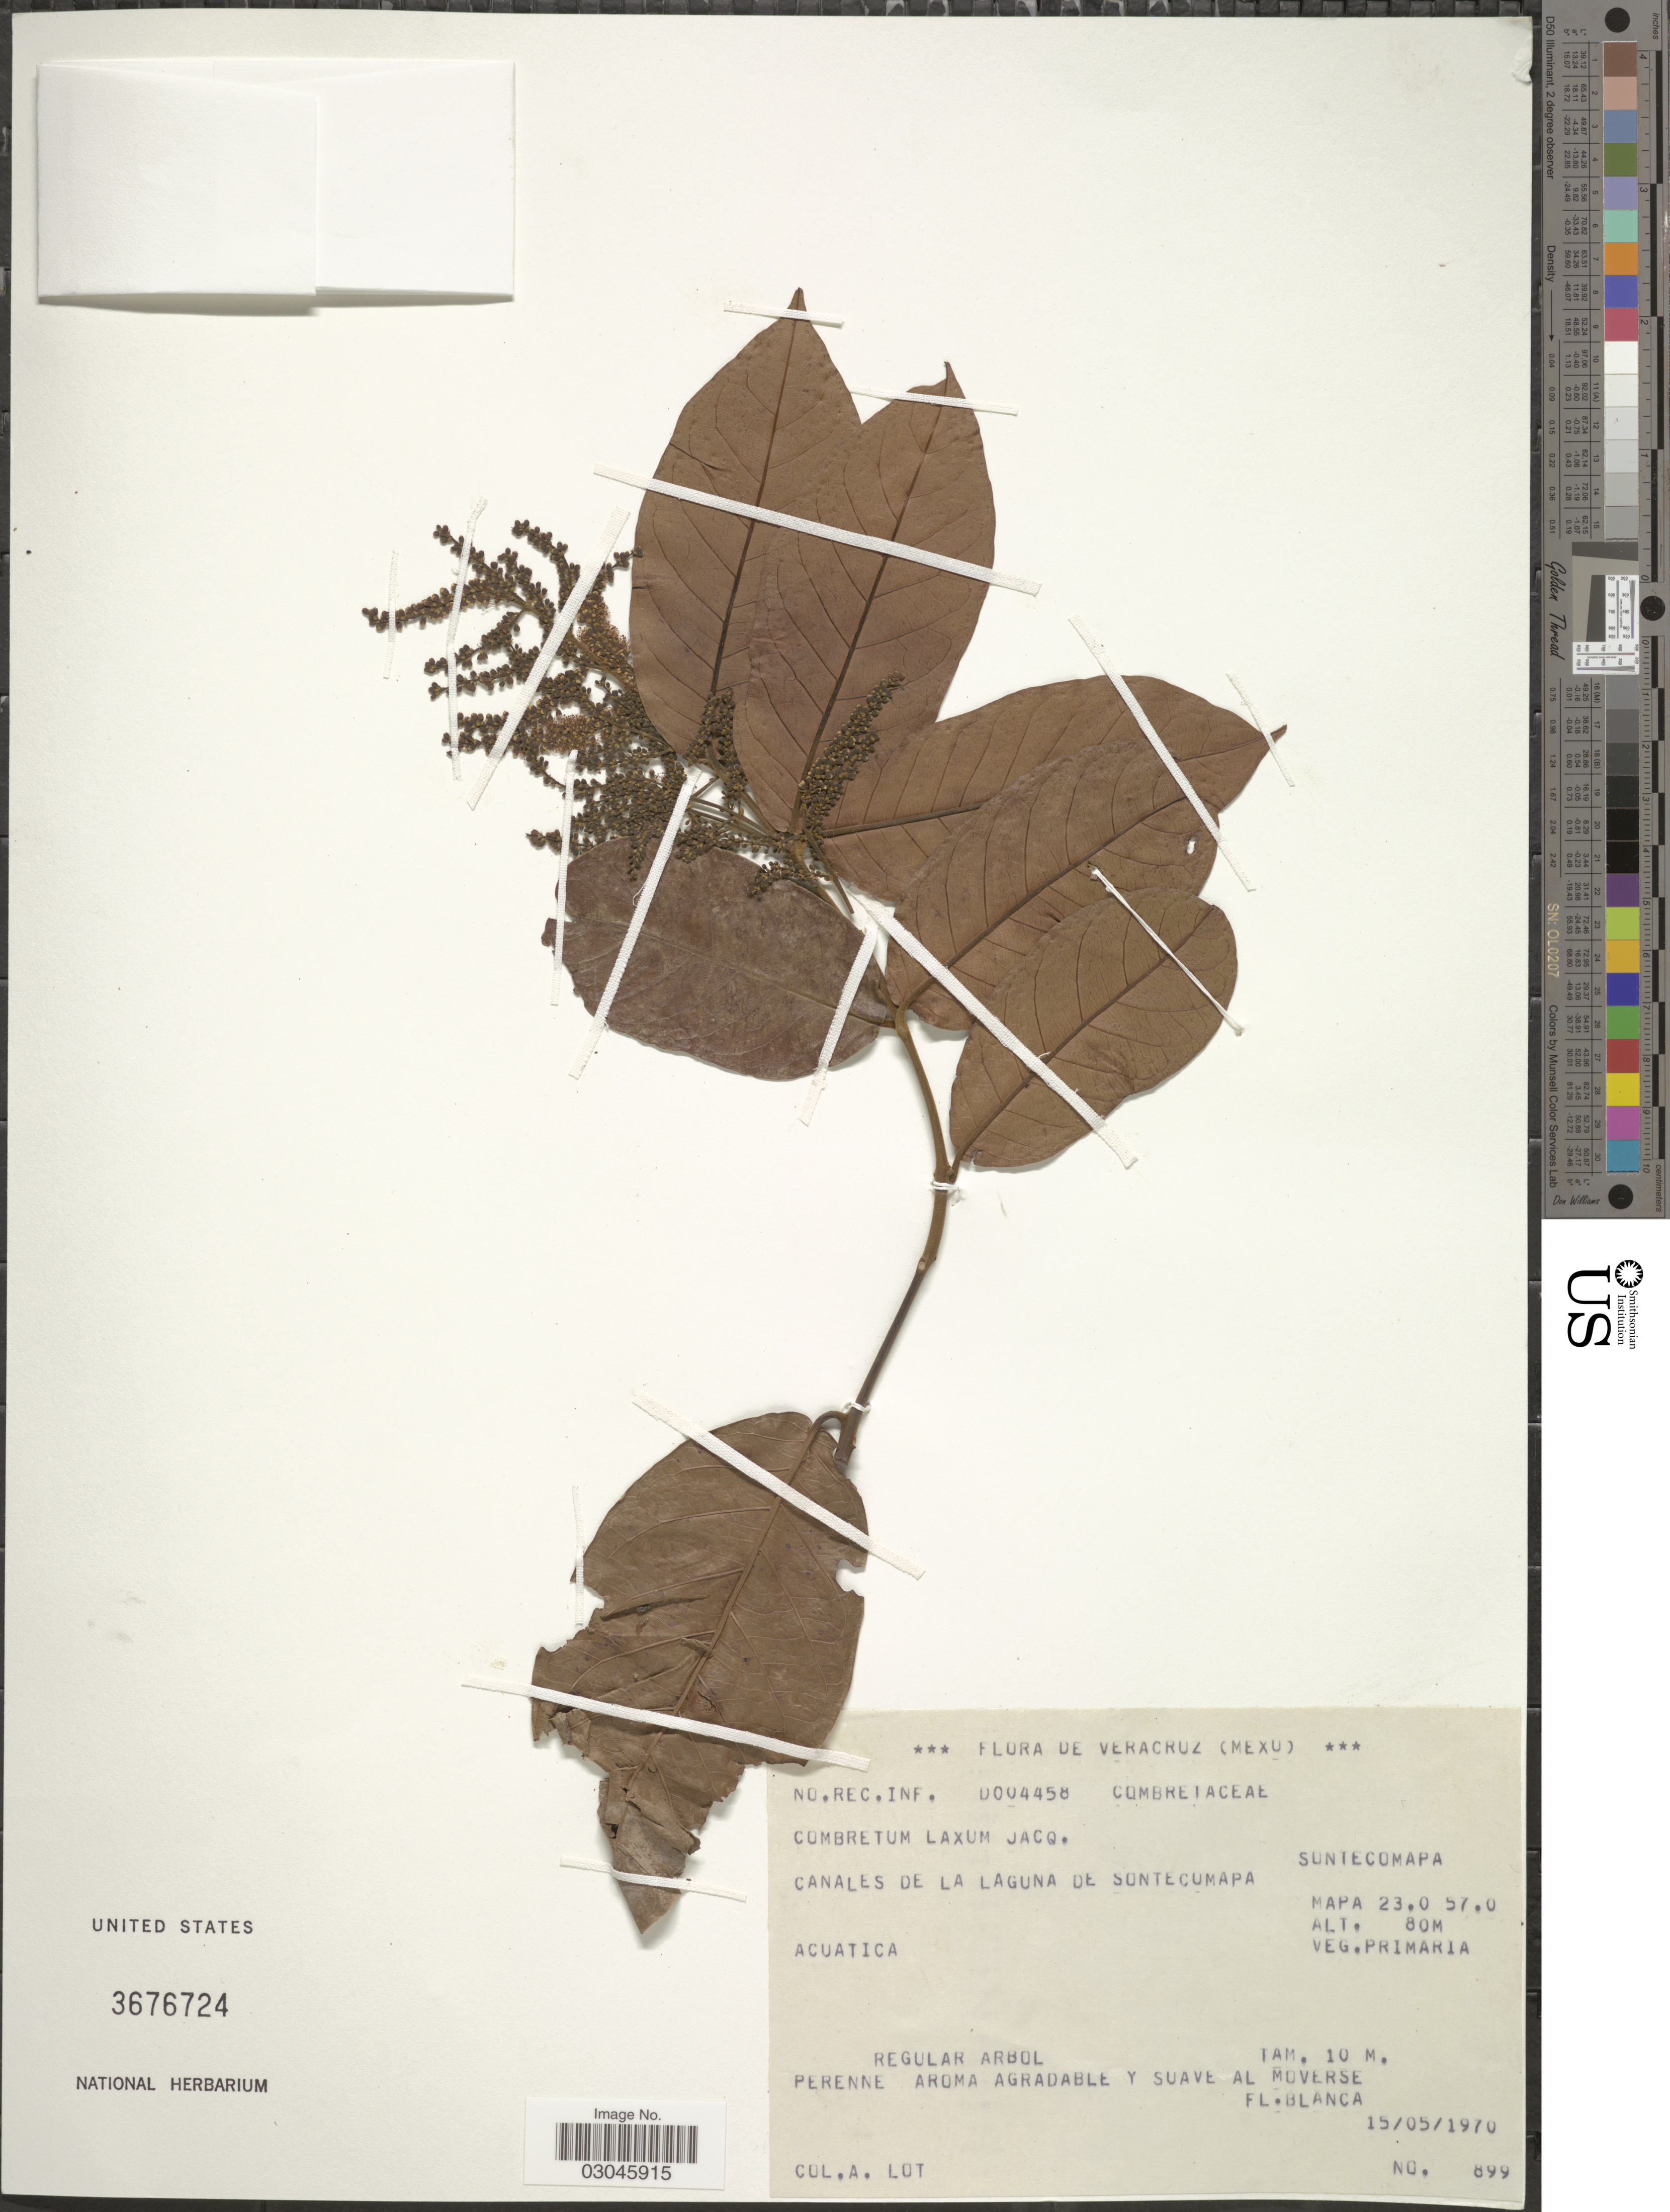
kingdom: Plantae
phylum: Tracheophyta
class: Magnoliopsida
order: Myrtales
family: Combretaceae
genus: Combretum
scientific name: Combretum laxum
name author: Jacq.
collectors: Lot, A.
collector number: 899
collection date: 1970-05-15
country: Mexico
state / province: Veracruz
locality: Veracruz. Canales de La Laguna de Sontecumapa. Suntecomapa. Mapa 23.0 57.0.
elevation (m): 80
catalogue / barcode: US 3676724